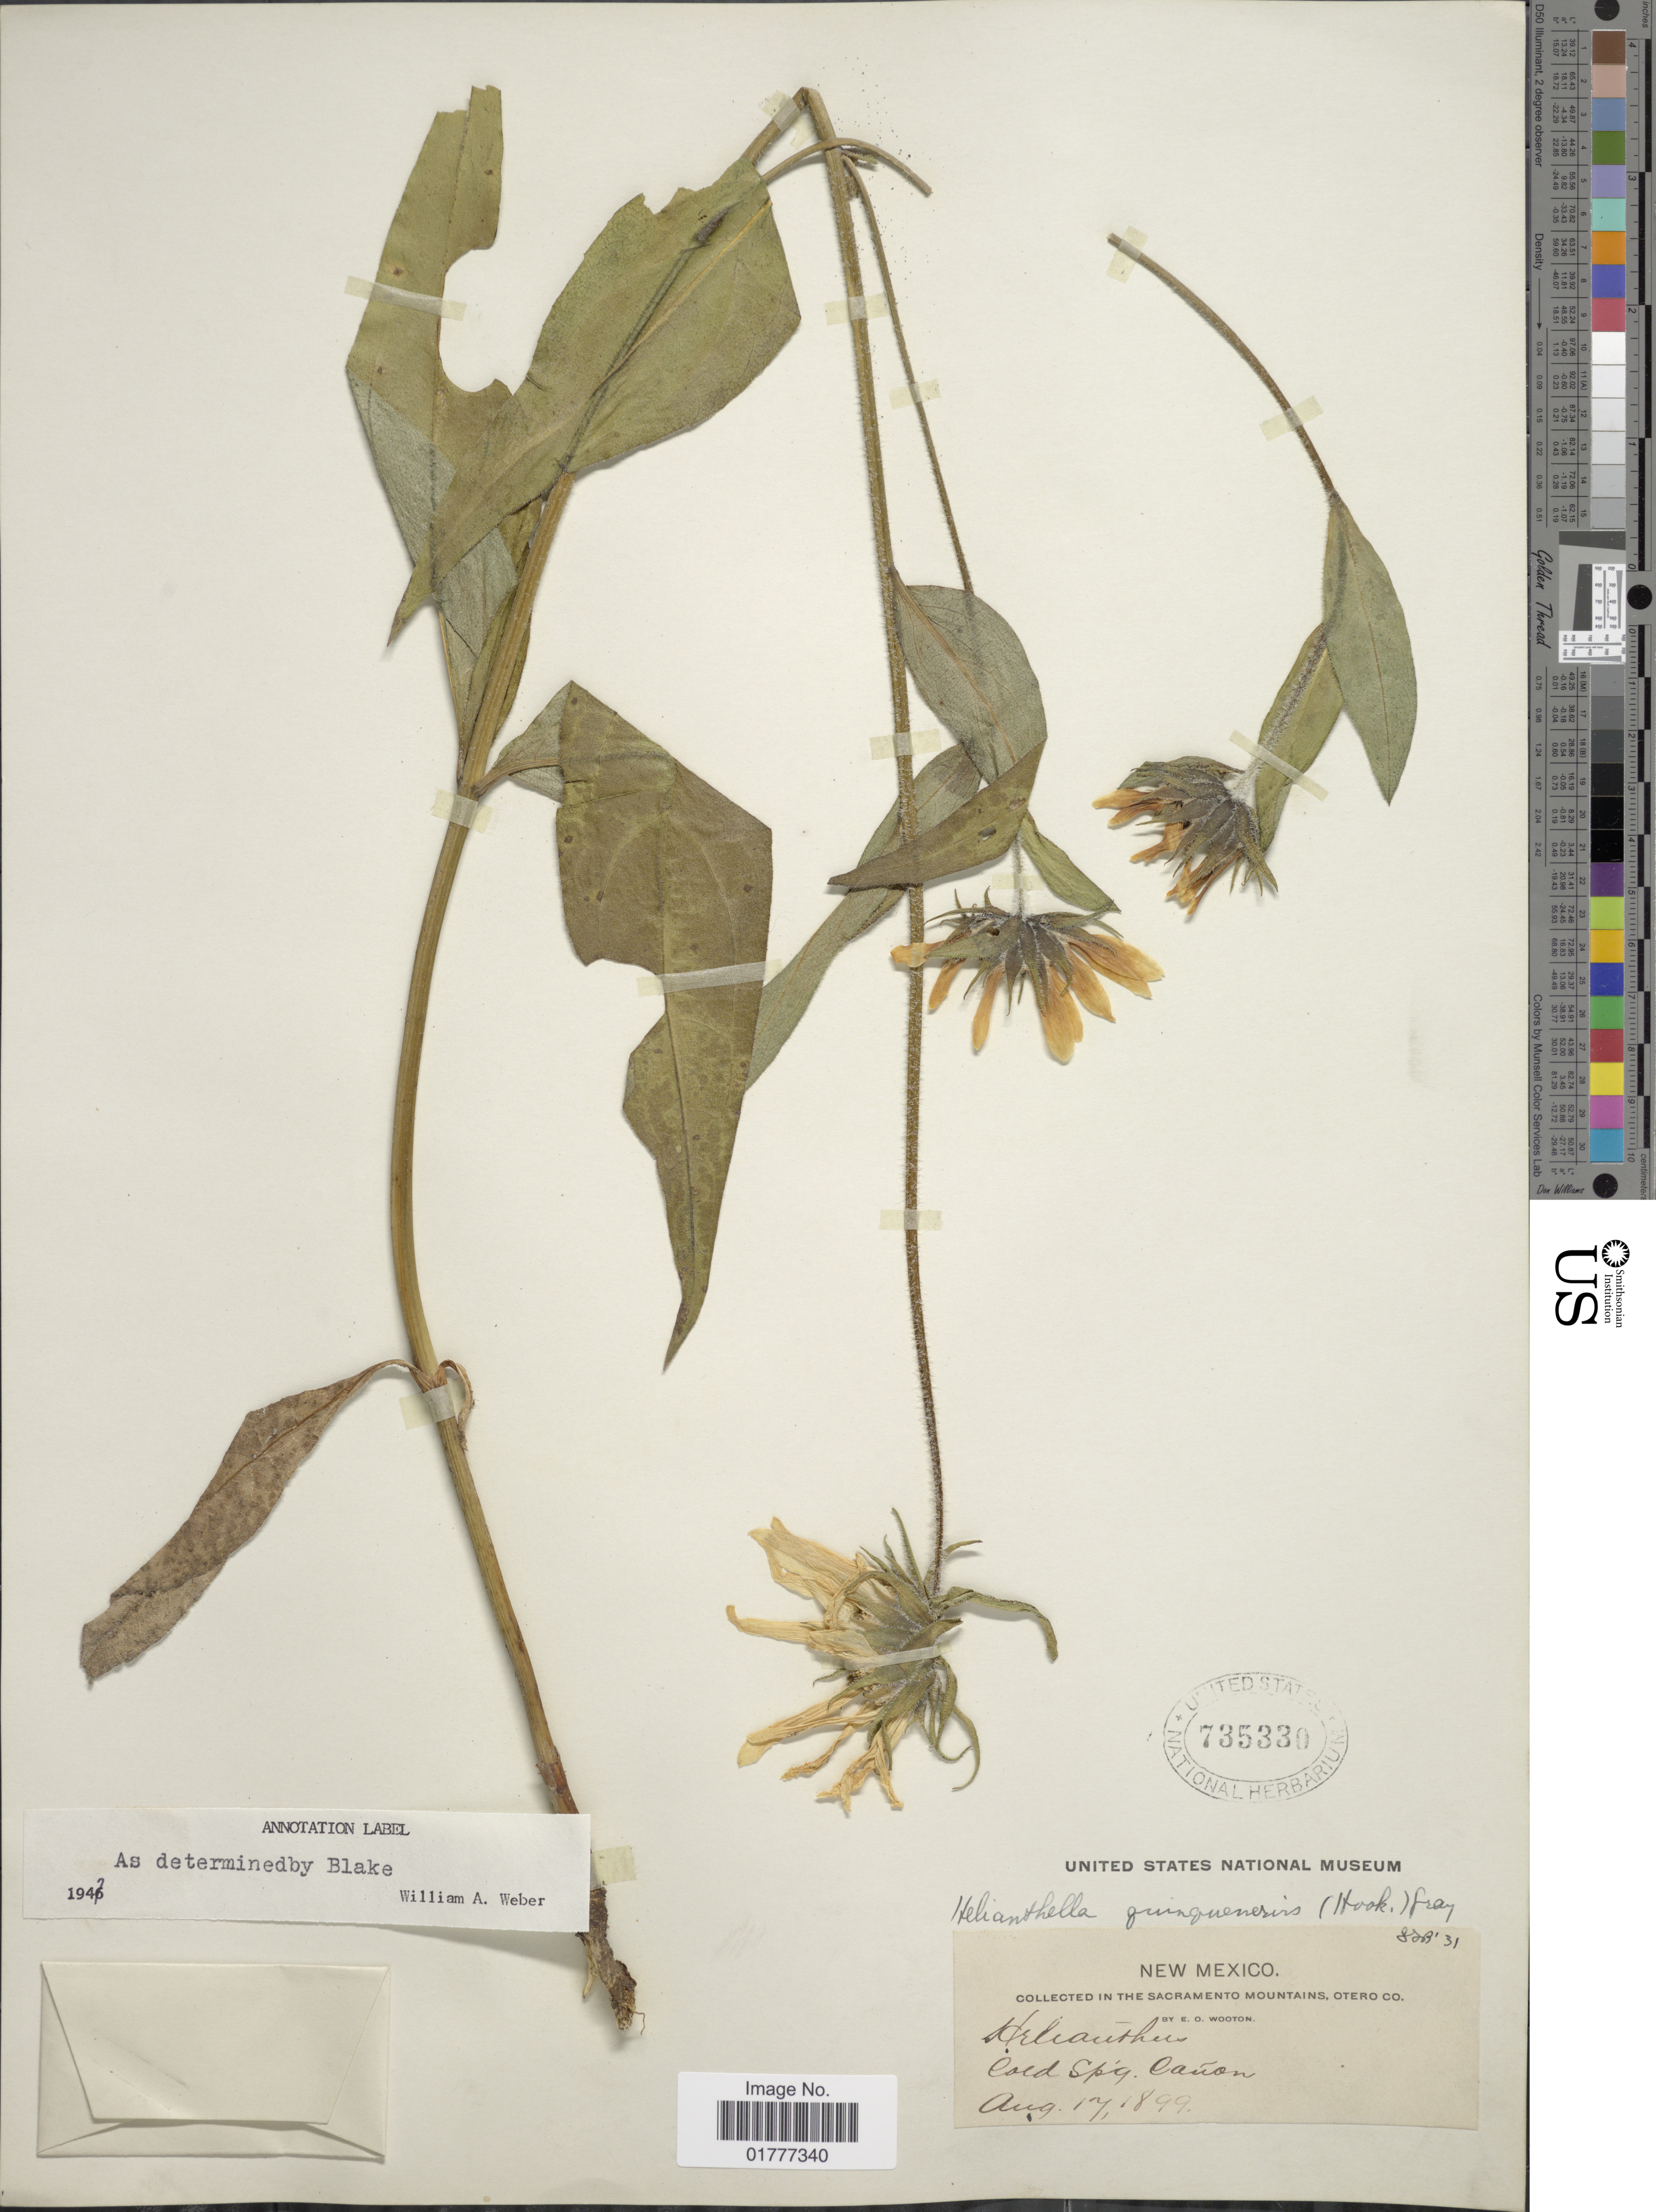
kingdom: Plantae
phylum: Tracheophyta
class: Magnoliopsida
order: Asterales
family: Asteraceae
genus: Helianthella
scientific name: Helianthella quinquenervis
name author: (Hook.) A. Gray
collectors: E. O. Wooton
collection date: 1899-08-17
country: United States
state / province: New Mexico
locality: Cold Spg&, Cañon,Sacramento Mountains, Otero Co.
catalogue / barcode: US 735330